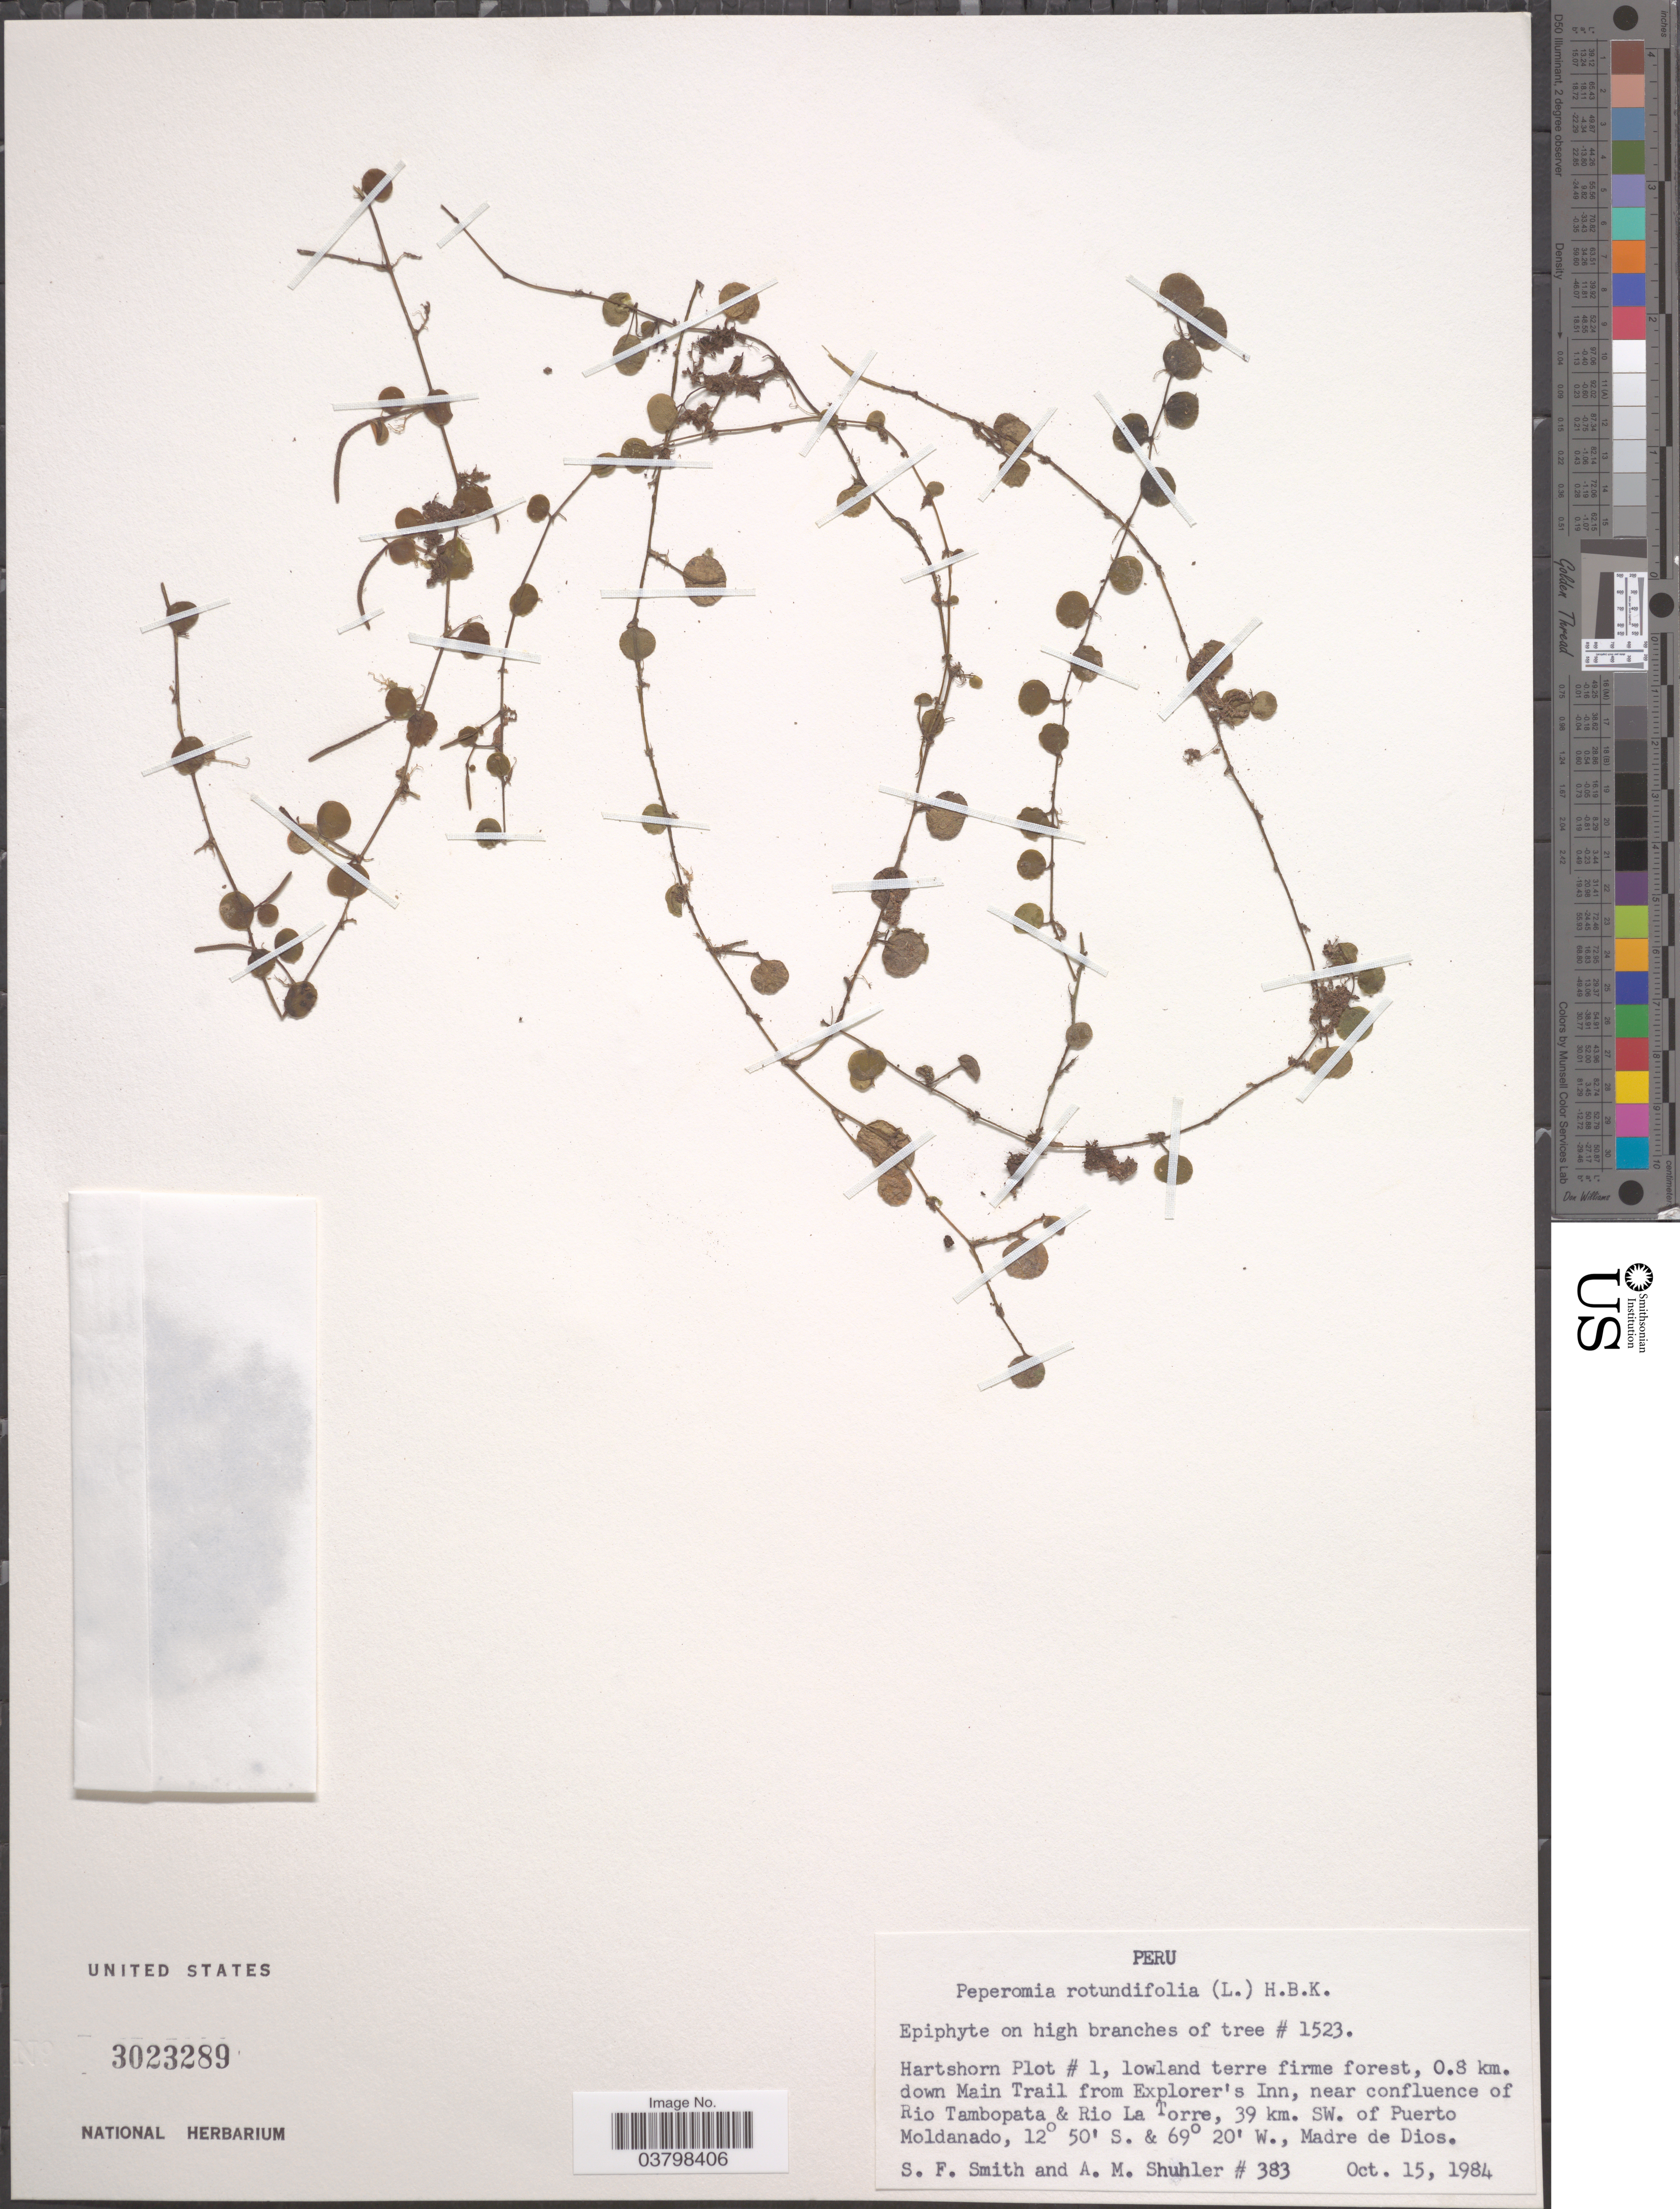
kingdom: Plantae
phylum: Tracheophyta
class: Magnoliopsida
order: Piperales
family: Piperaceae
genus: Peperomia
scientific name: Peperomia rotundifolia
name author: (L.) Kunth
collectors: S.F. Smith & A. Shuhler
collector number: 383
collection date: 1984-10-15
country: Peru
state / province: Madre de Dios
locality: Hartshorn Hectare Plot #1, lowland terre firme forest, 0.8 km. down Main Trail from Explorer's Inn, near confluence of Rio Tambopata & Rio La Torre, 39 km. SW of Puerto Moldonado.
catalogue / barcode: US 3023289